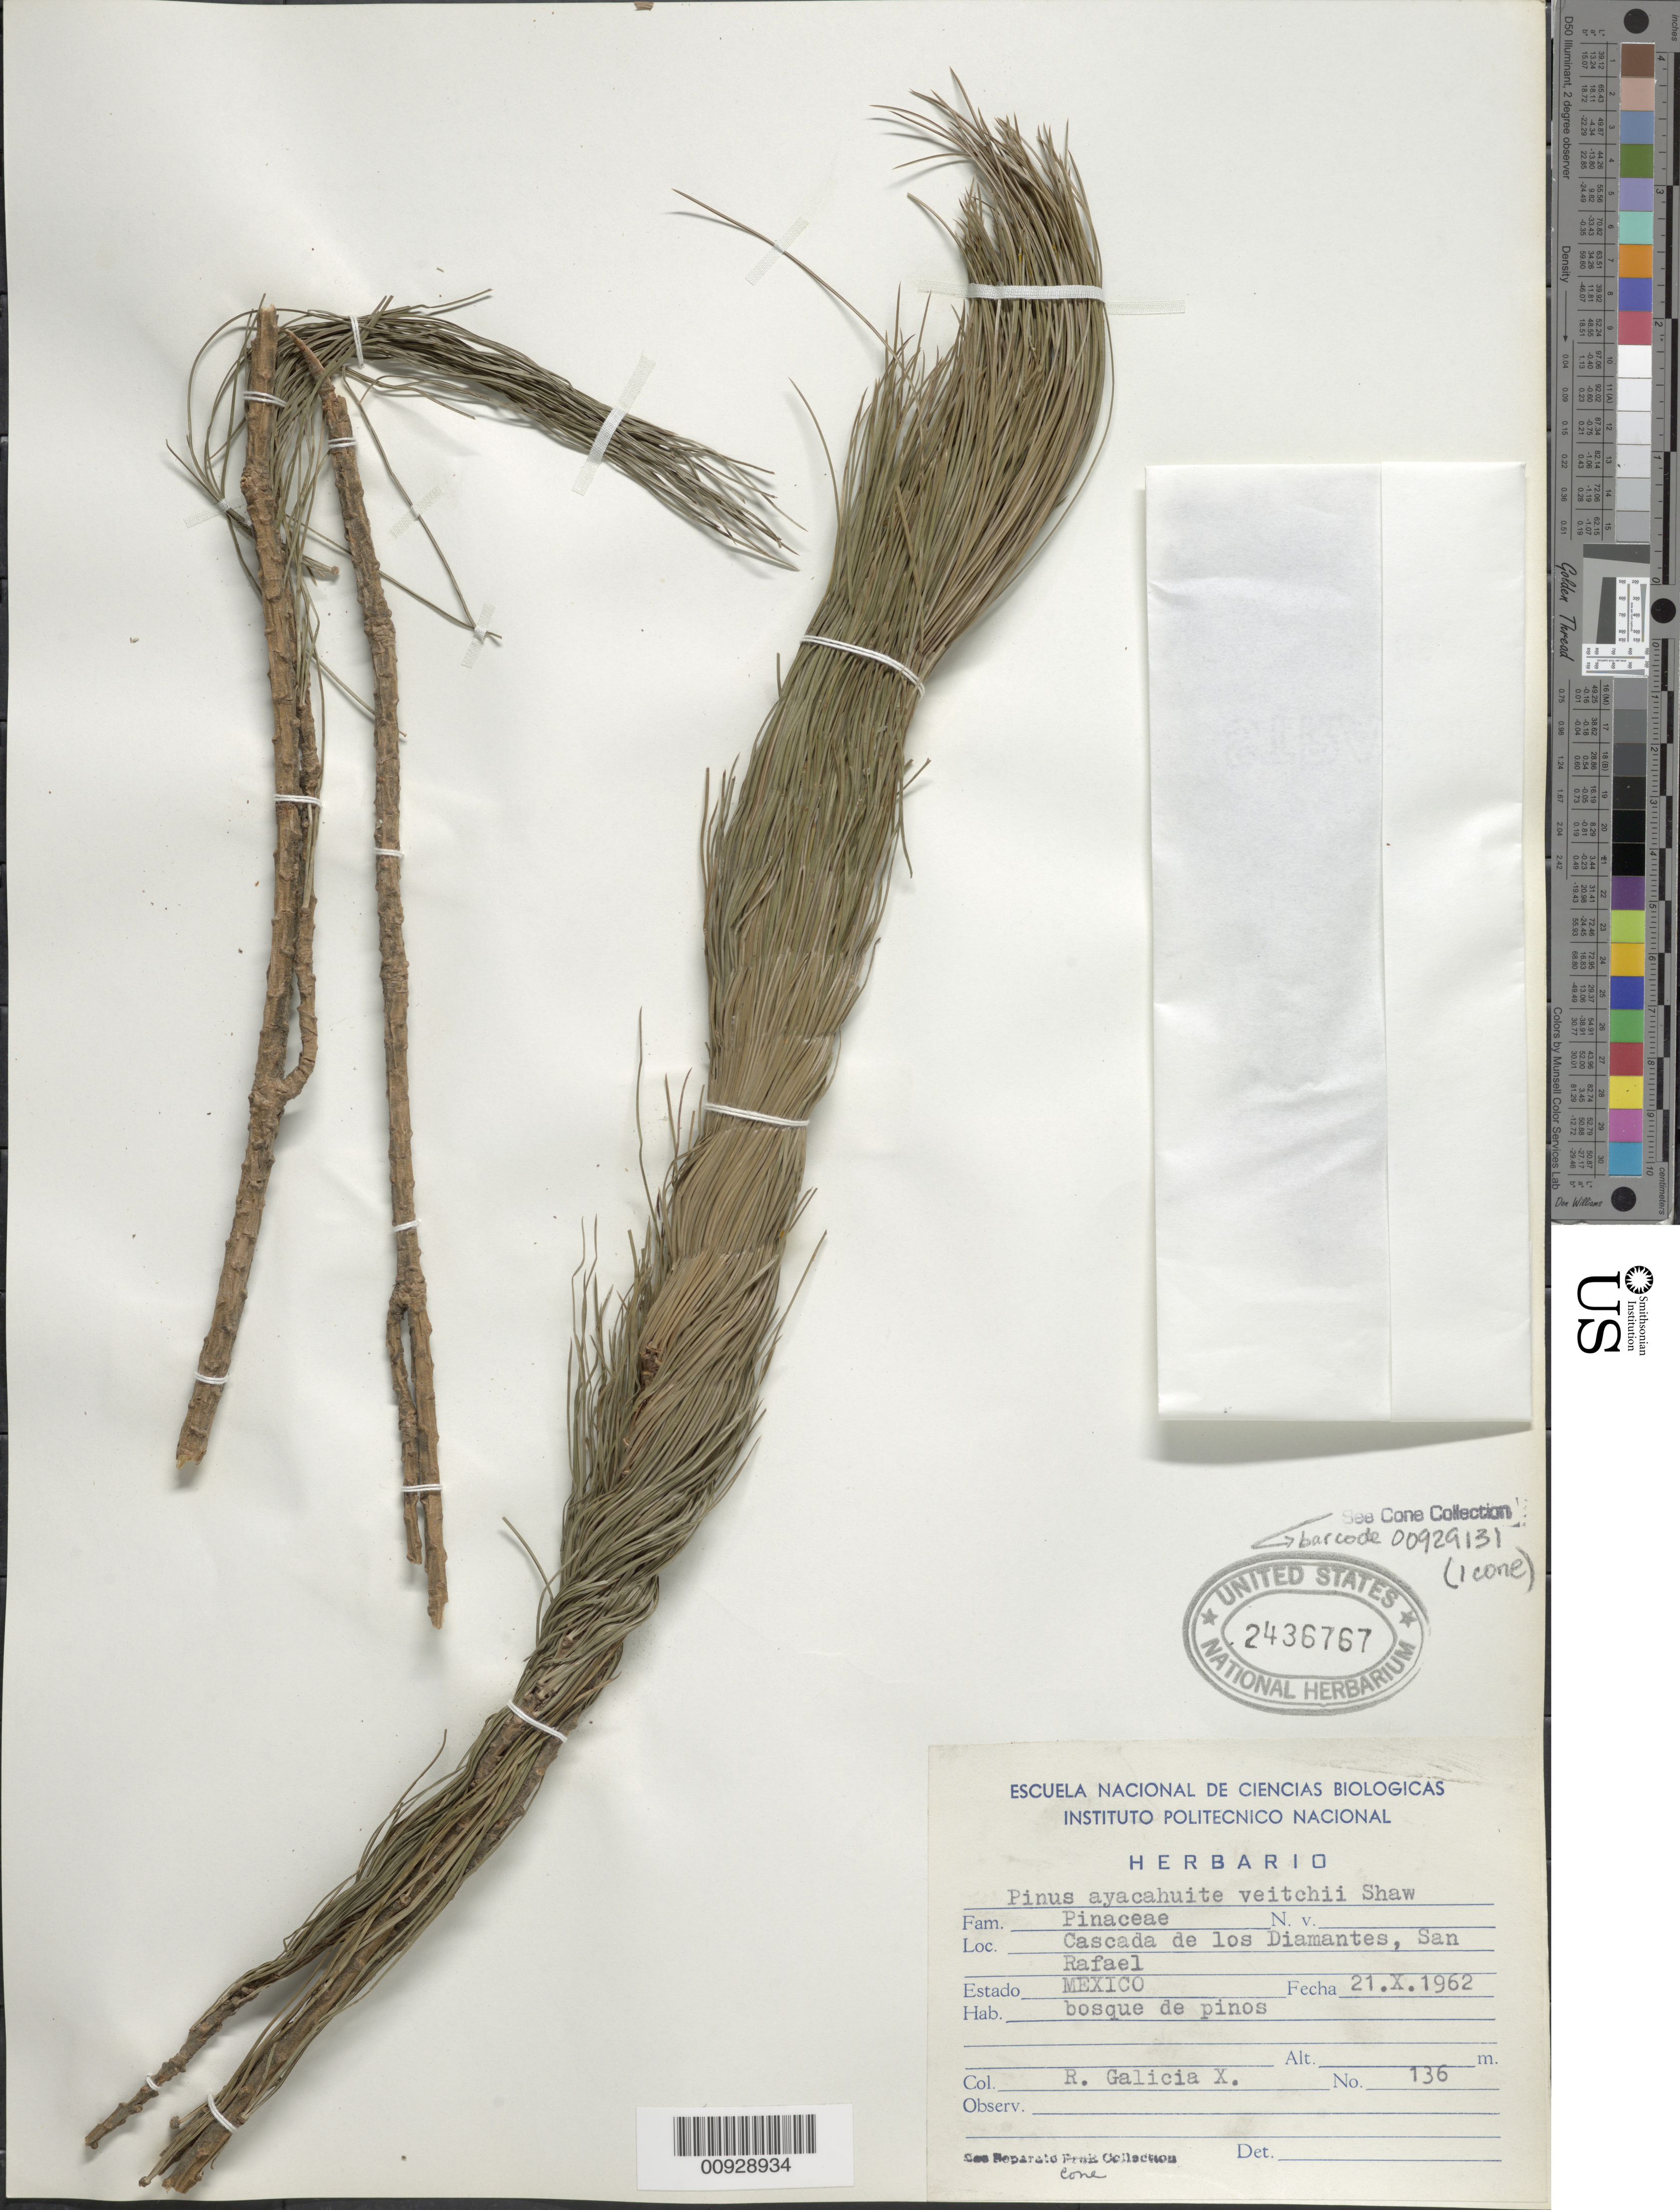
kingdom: Plantae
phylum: Tracheophyta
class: Pinopsida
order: Pinales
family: Pinaceae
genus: Pinus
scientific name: Pinus ayacahuite var. veitchii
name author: (Roezl) Shaw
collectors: Galicia X., R.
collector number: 136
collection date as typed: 21 Oct 1962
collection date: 1962-10-21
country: Mexico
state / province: México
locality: Cascada de los Diamantes, San Rafael.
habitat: Bosque de pinos.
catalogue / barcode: US 2436767